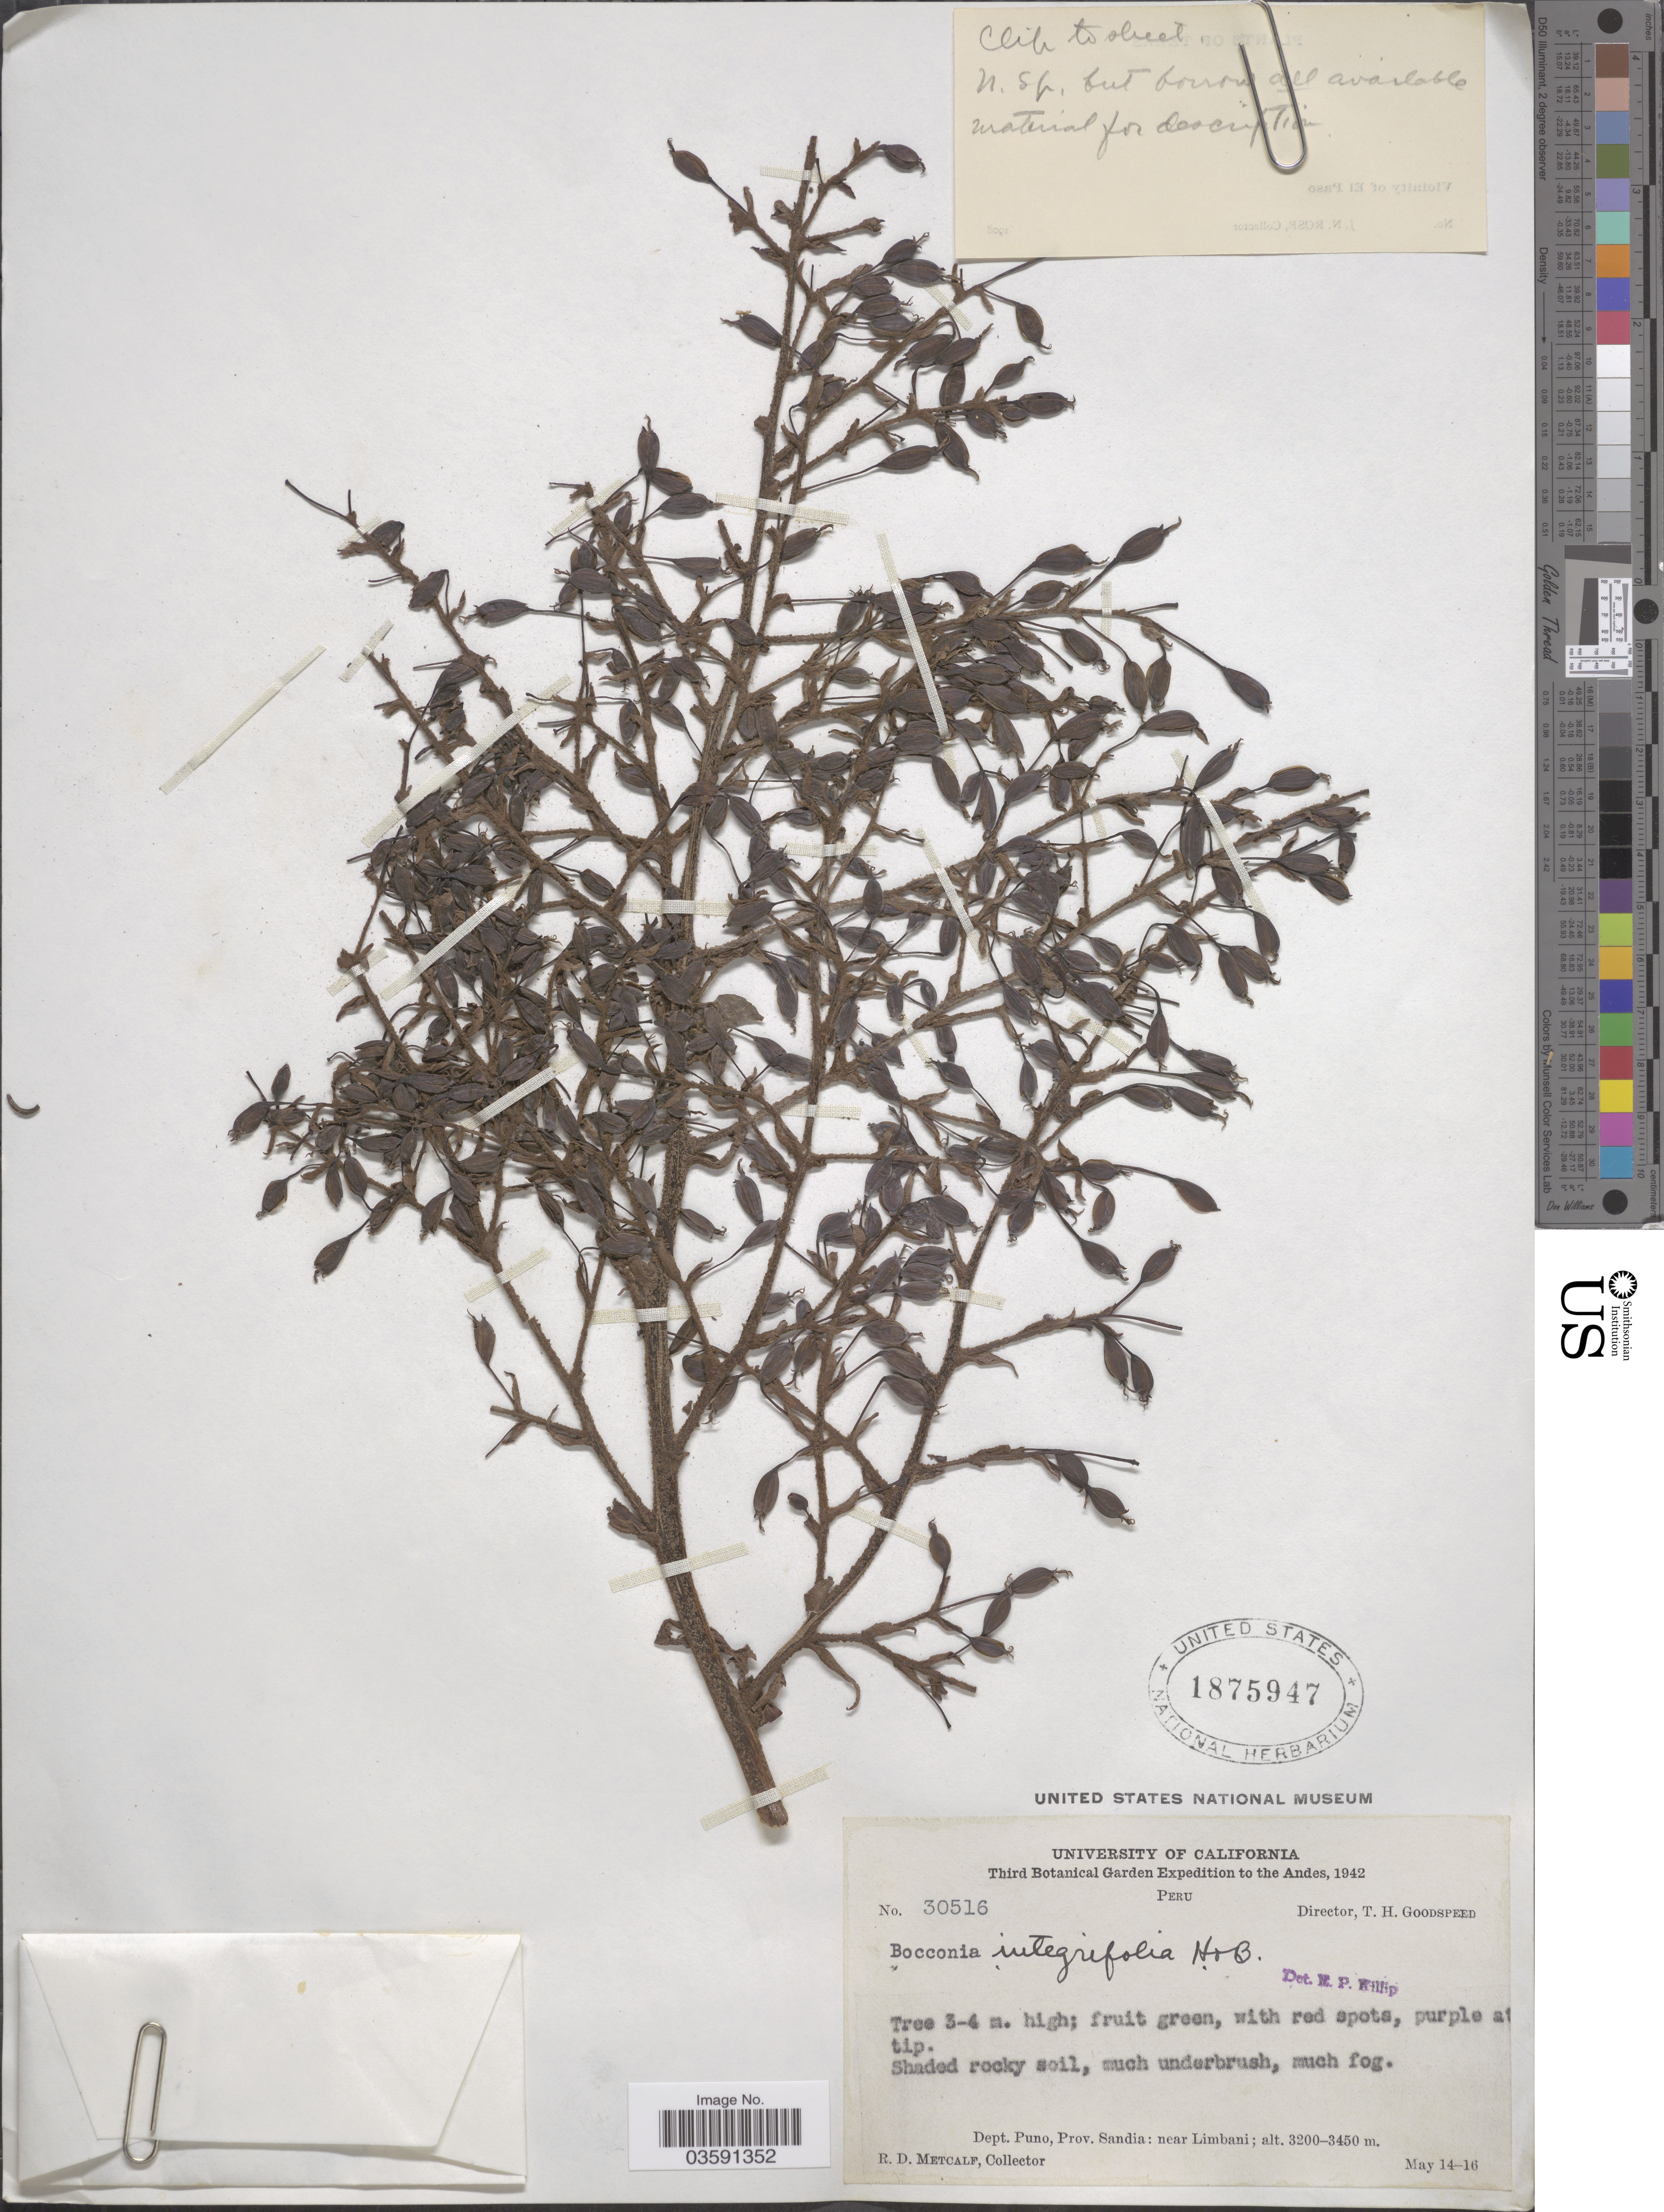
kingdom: Plantae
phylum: Tracheophyta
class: Magnoliopsida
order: Ranunculales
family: Papaveraceae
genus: Bocconia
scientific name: Bocconia integrifolia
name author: Bonpl.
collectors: R. D. Metcalf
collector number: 30516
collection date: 1942-05-14/1942-05-16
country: Peru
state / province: Puno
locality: Andes. Dept. Puno, Prov. Sandia: near Limbani.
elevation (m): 3200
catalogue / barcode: US 1875947